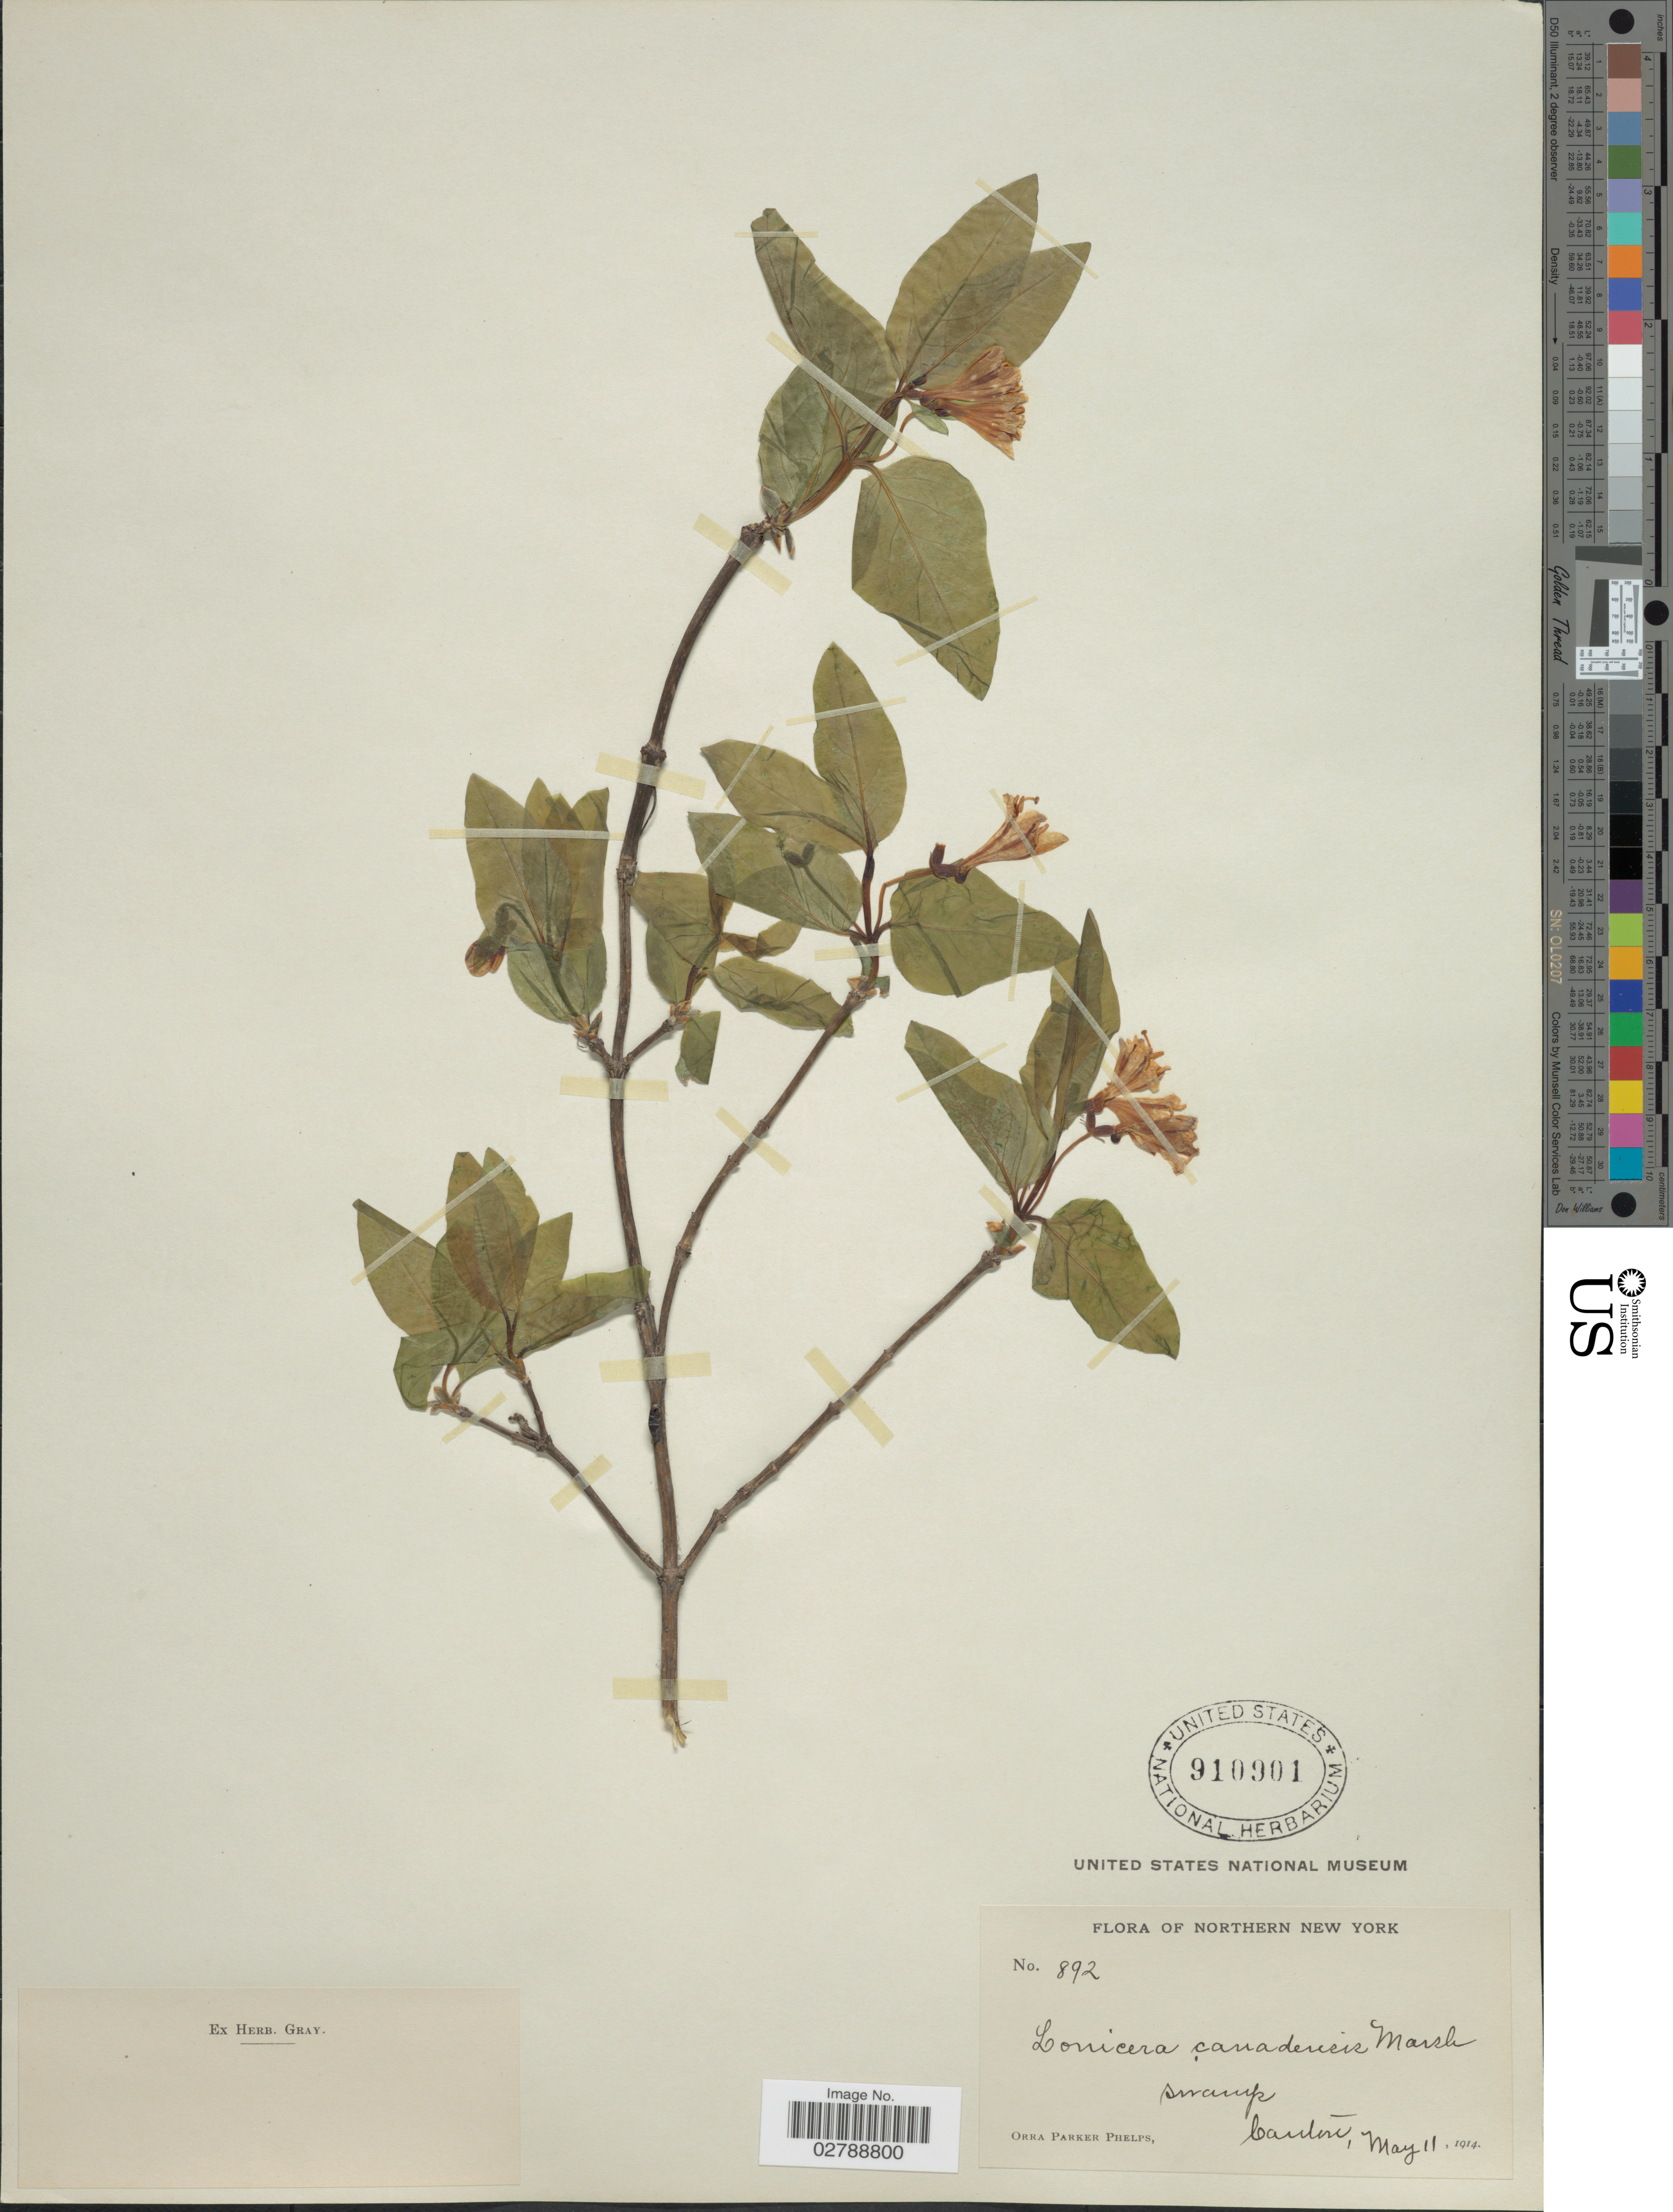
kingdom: Plantae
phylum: Tracheophyta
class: Magnoliopsida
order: Dipsacales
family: Caprifoliaceae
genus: Lonicera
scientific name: Lonicera canadensis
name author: Bartram & W. Bartram ex Marshall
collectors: O. P. Phelps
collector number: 892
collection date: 1914-05-11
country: United States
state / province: New York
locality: Northern New York. Canton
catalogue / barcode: US 910901